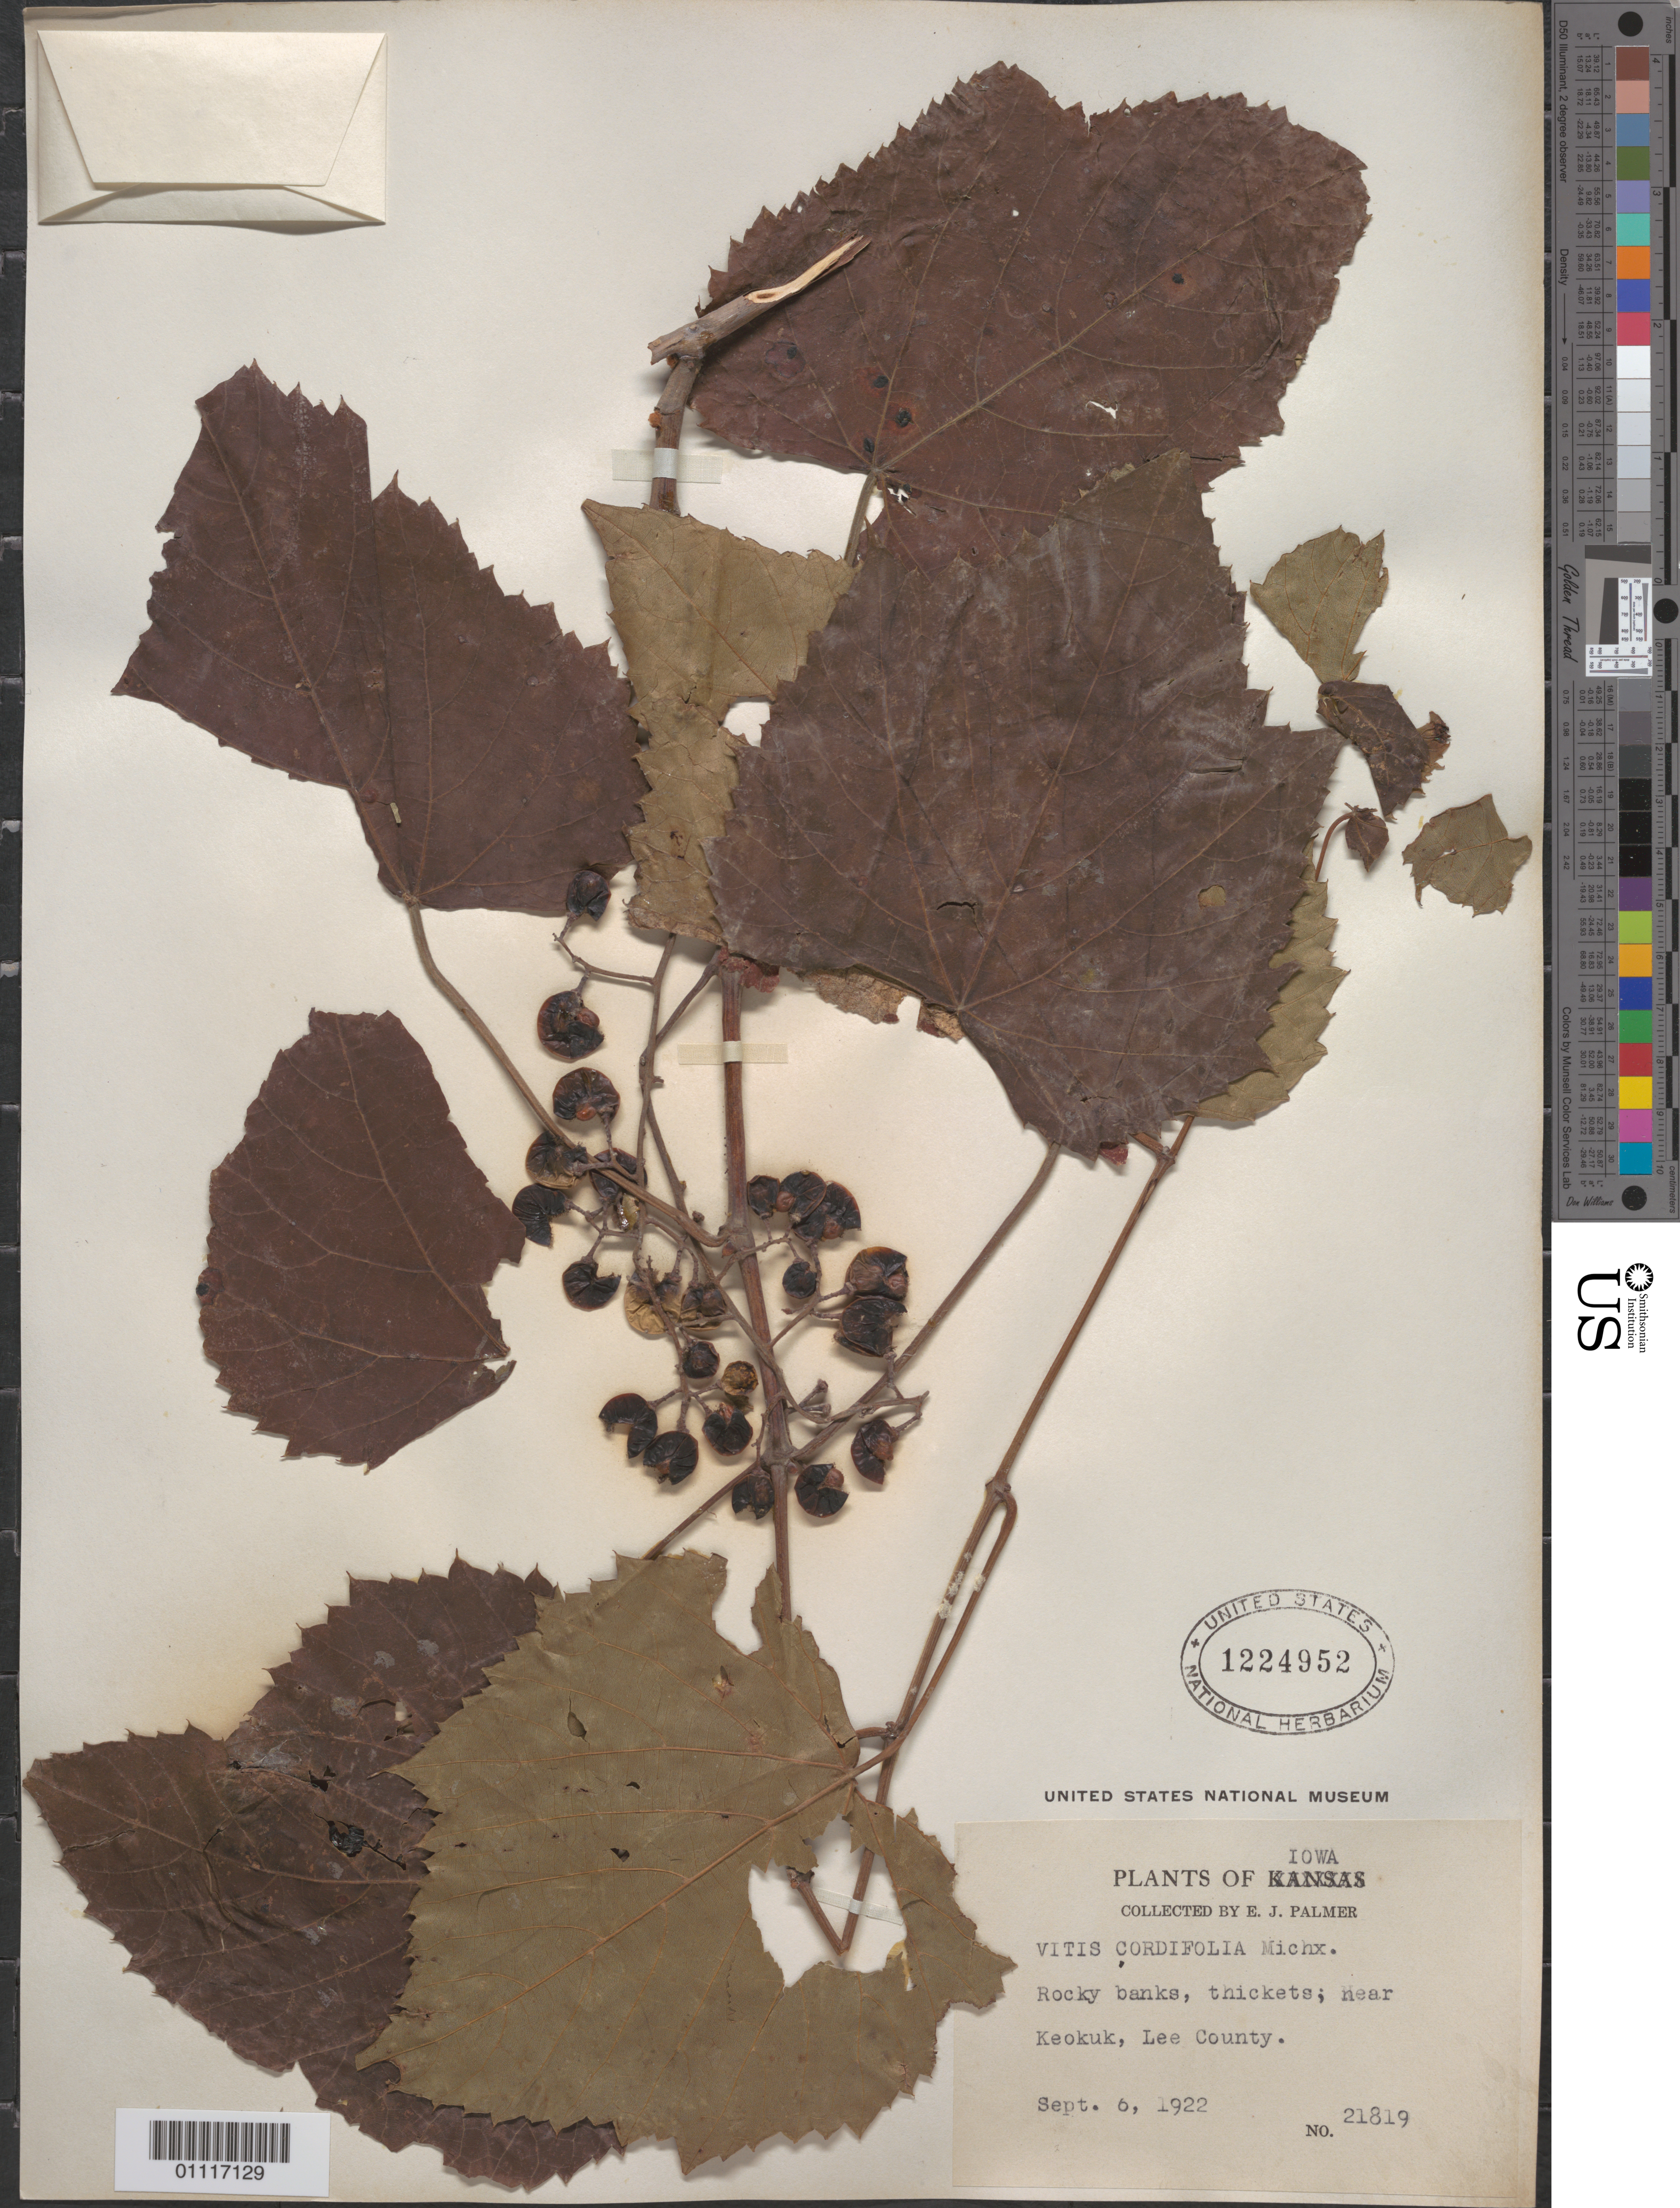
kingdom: Plantae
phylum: Tracheophyta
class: Magnoliopsida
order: Vitales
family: Vitaceae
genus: Vitis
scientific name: Vitis cordifolia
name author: Michx.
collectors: E. J. Palmer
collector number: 21819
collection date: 1922-09-06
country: United States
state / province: Iowa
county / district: Lee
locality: Keokuk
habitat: Rocky banks, thickets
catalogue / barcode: US 1224952